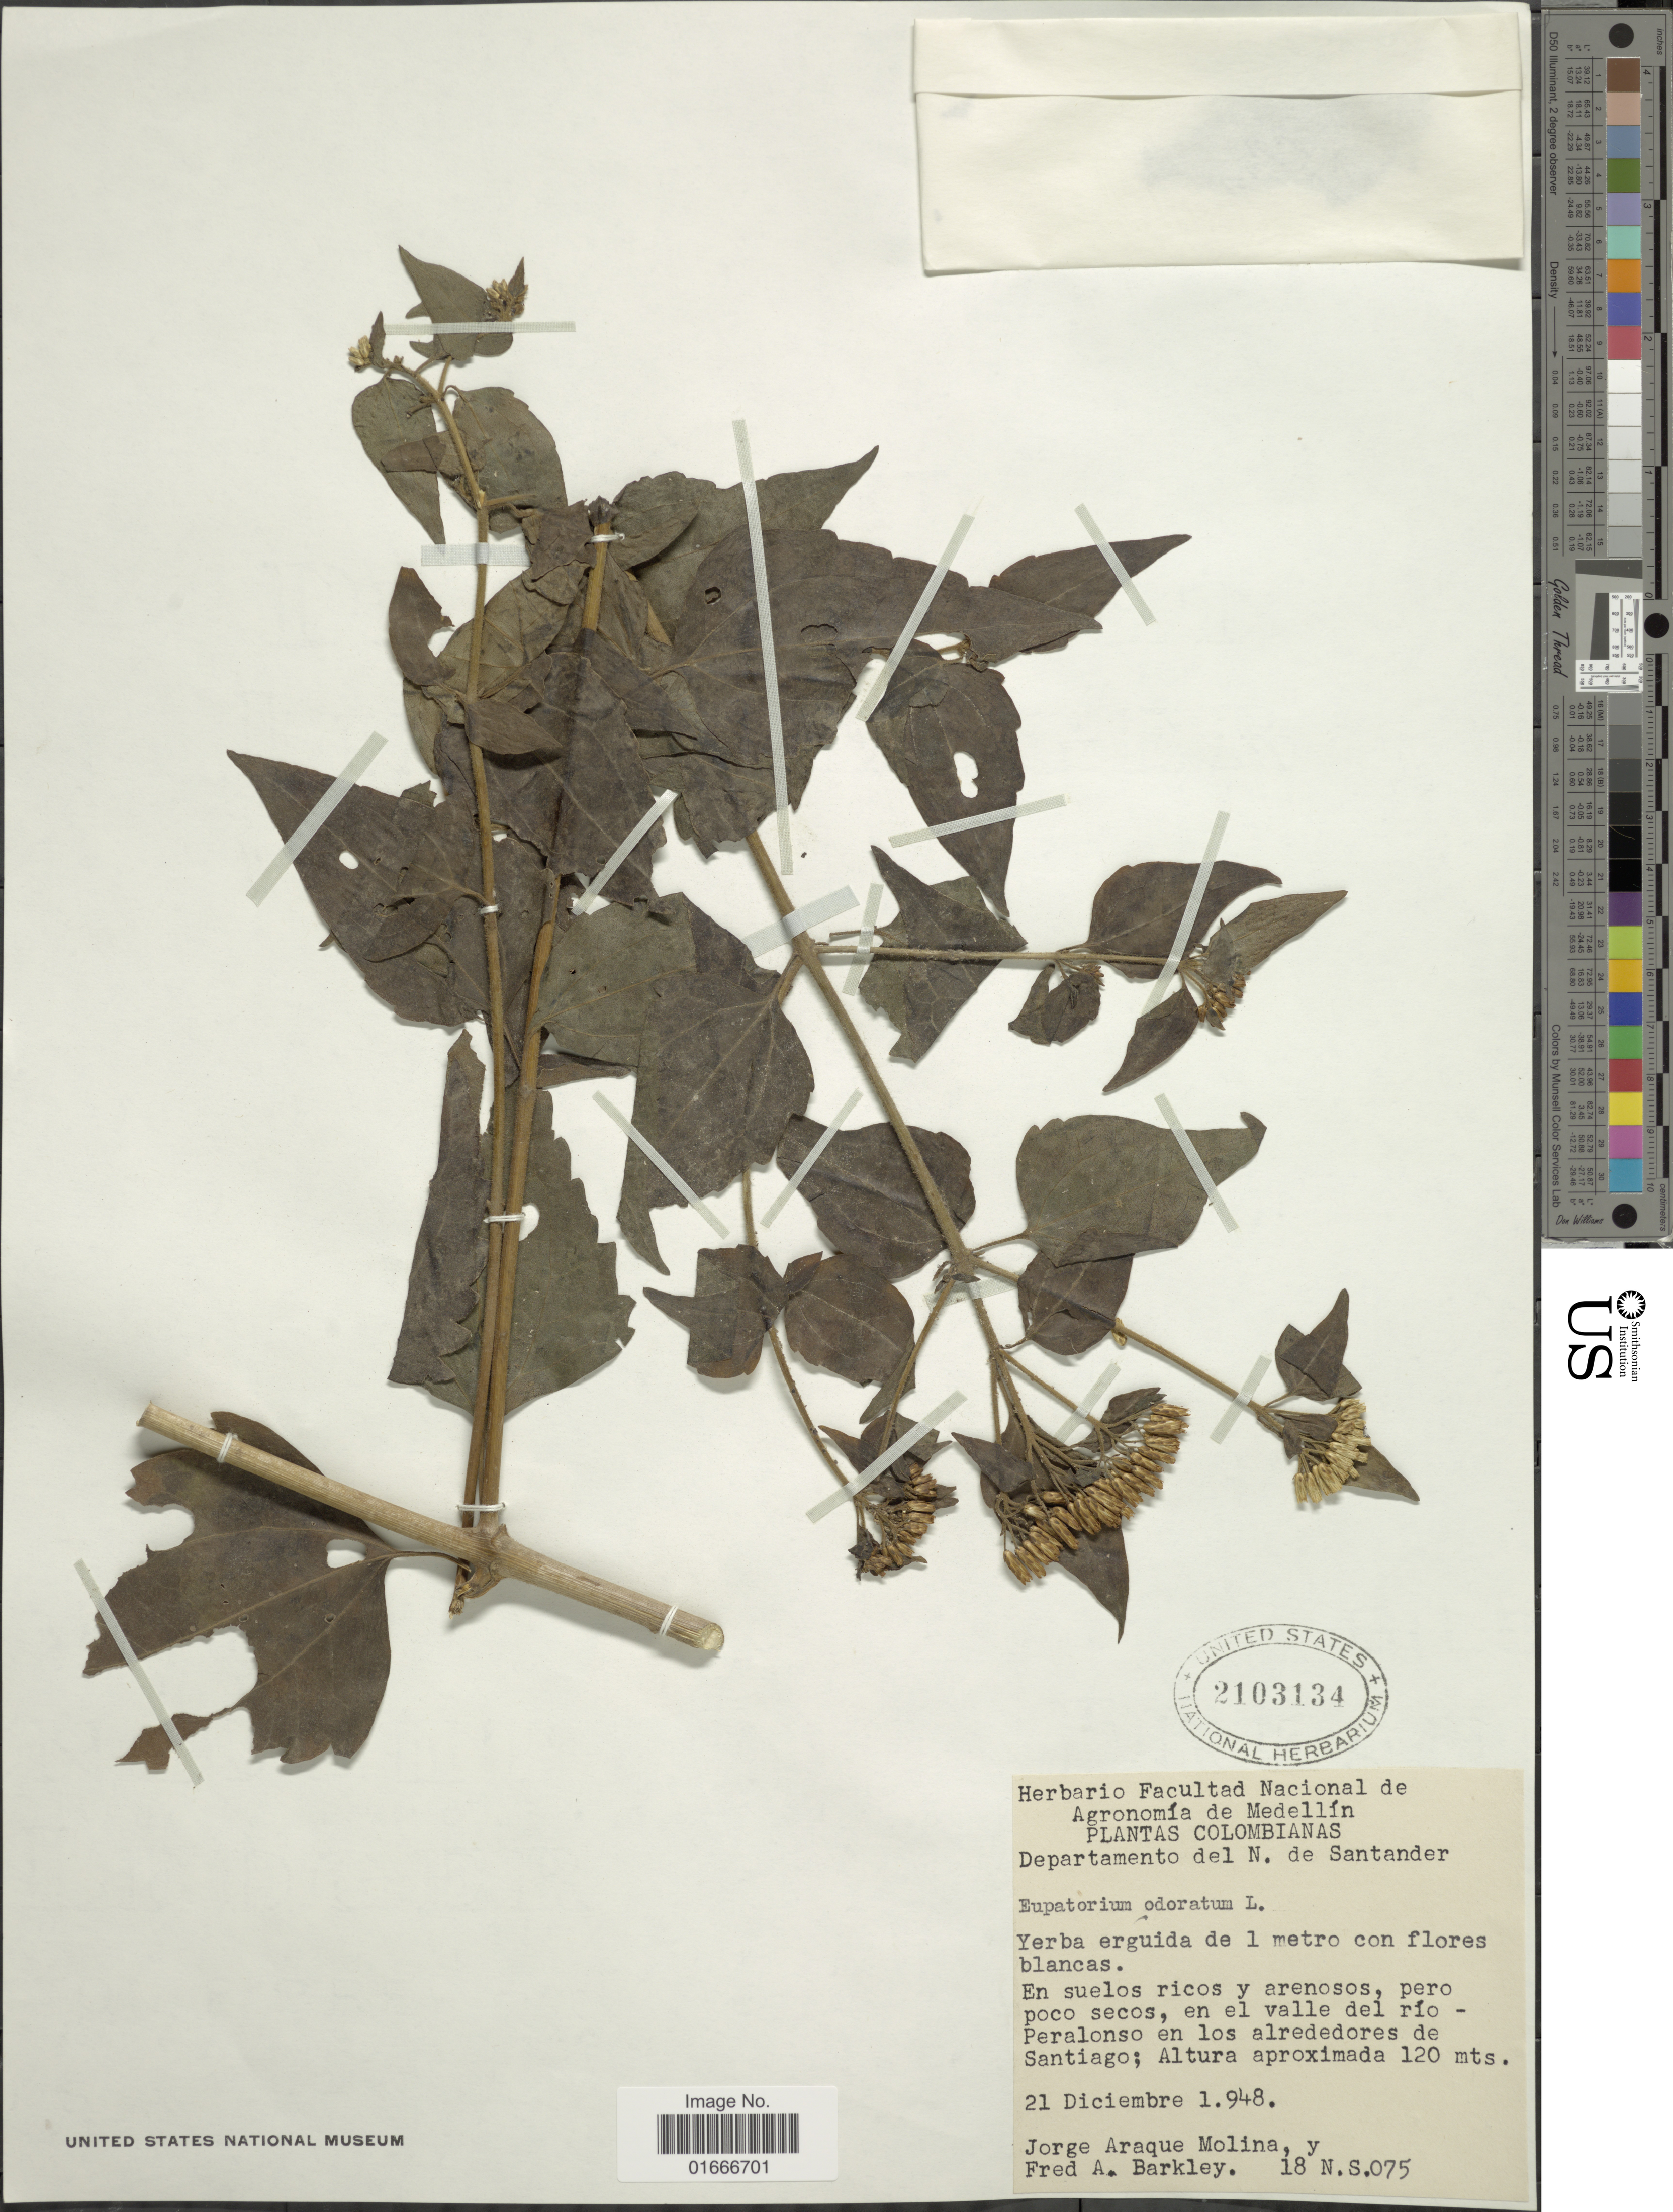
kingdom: Plantae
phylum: Tracheophyta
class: Magnoliopsida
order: Asterales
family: Asteraceae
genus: Chromolaena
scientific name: Chromolaena odorata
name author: (L.) R.M. King & H. Rob.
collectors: J. A. Molina & F. A. Barkley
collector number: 18N.S.075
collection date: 1948-12-21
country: Colombia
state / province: Norte de Santander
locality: Departamento del N. de Santander, en el valle del rio-Peralonso en los alrededores de Santiago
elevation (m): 120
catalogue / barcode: US 2103134